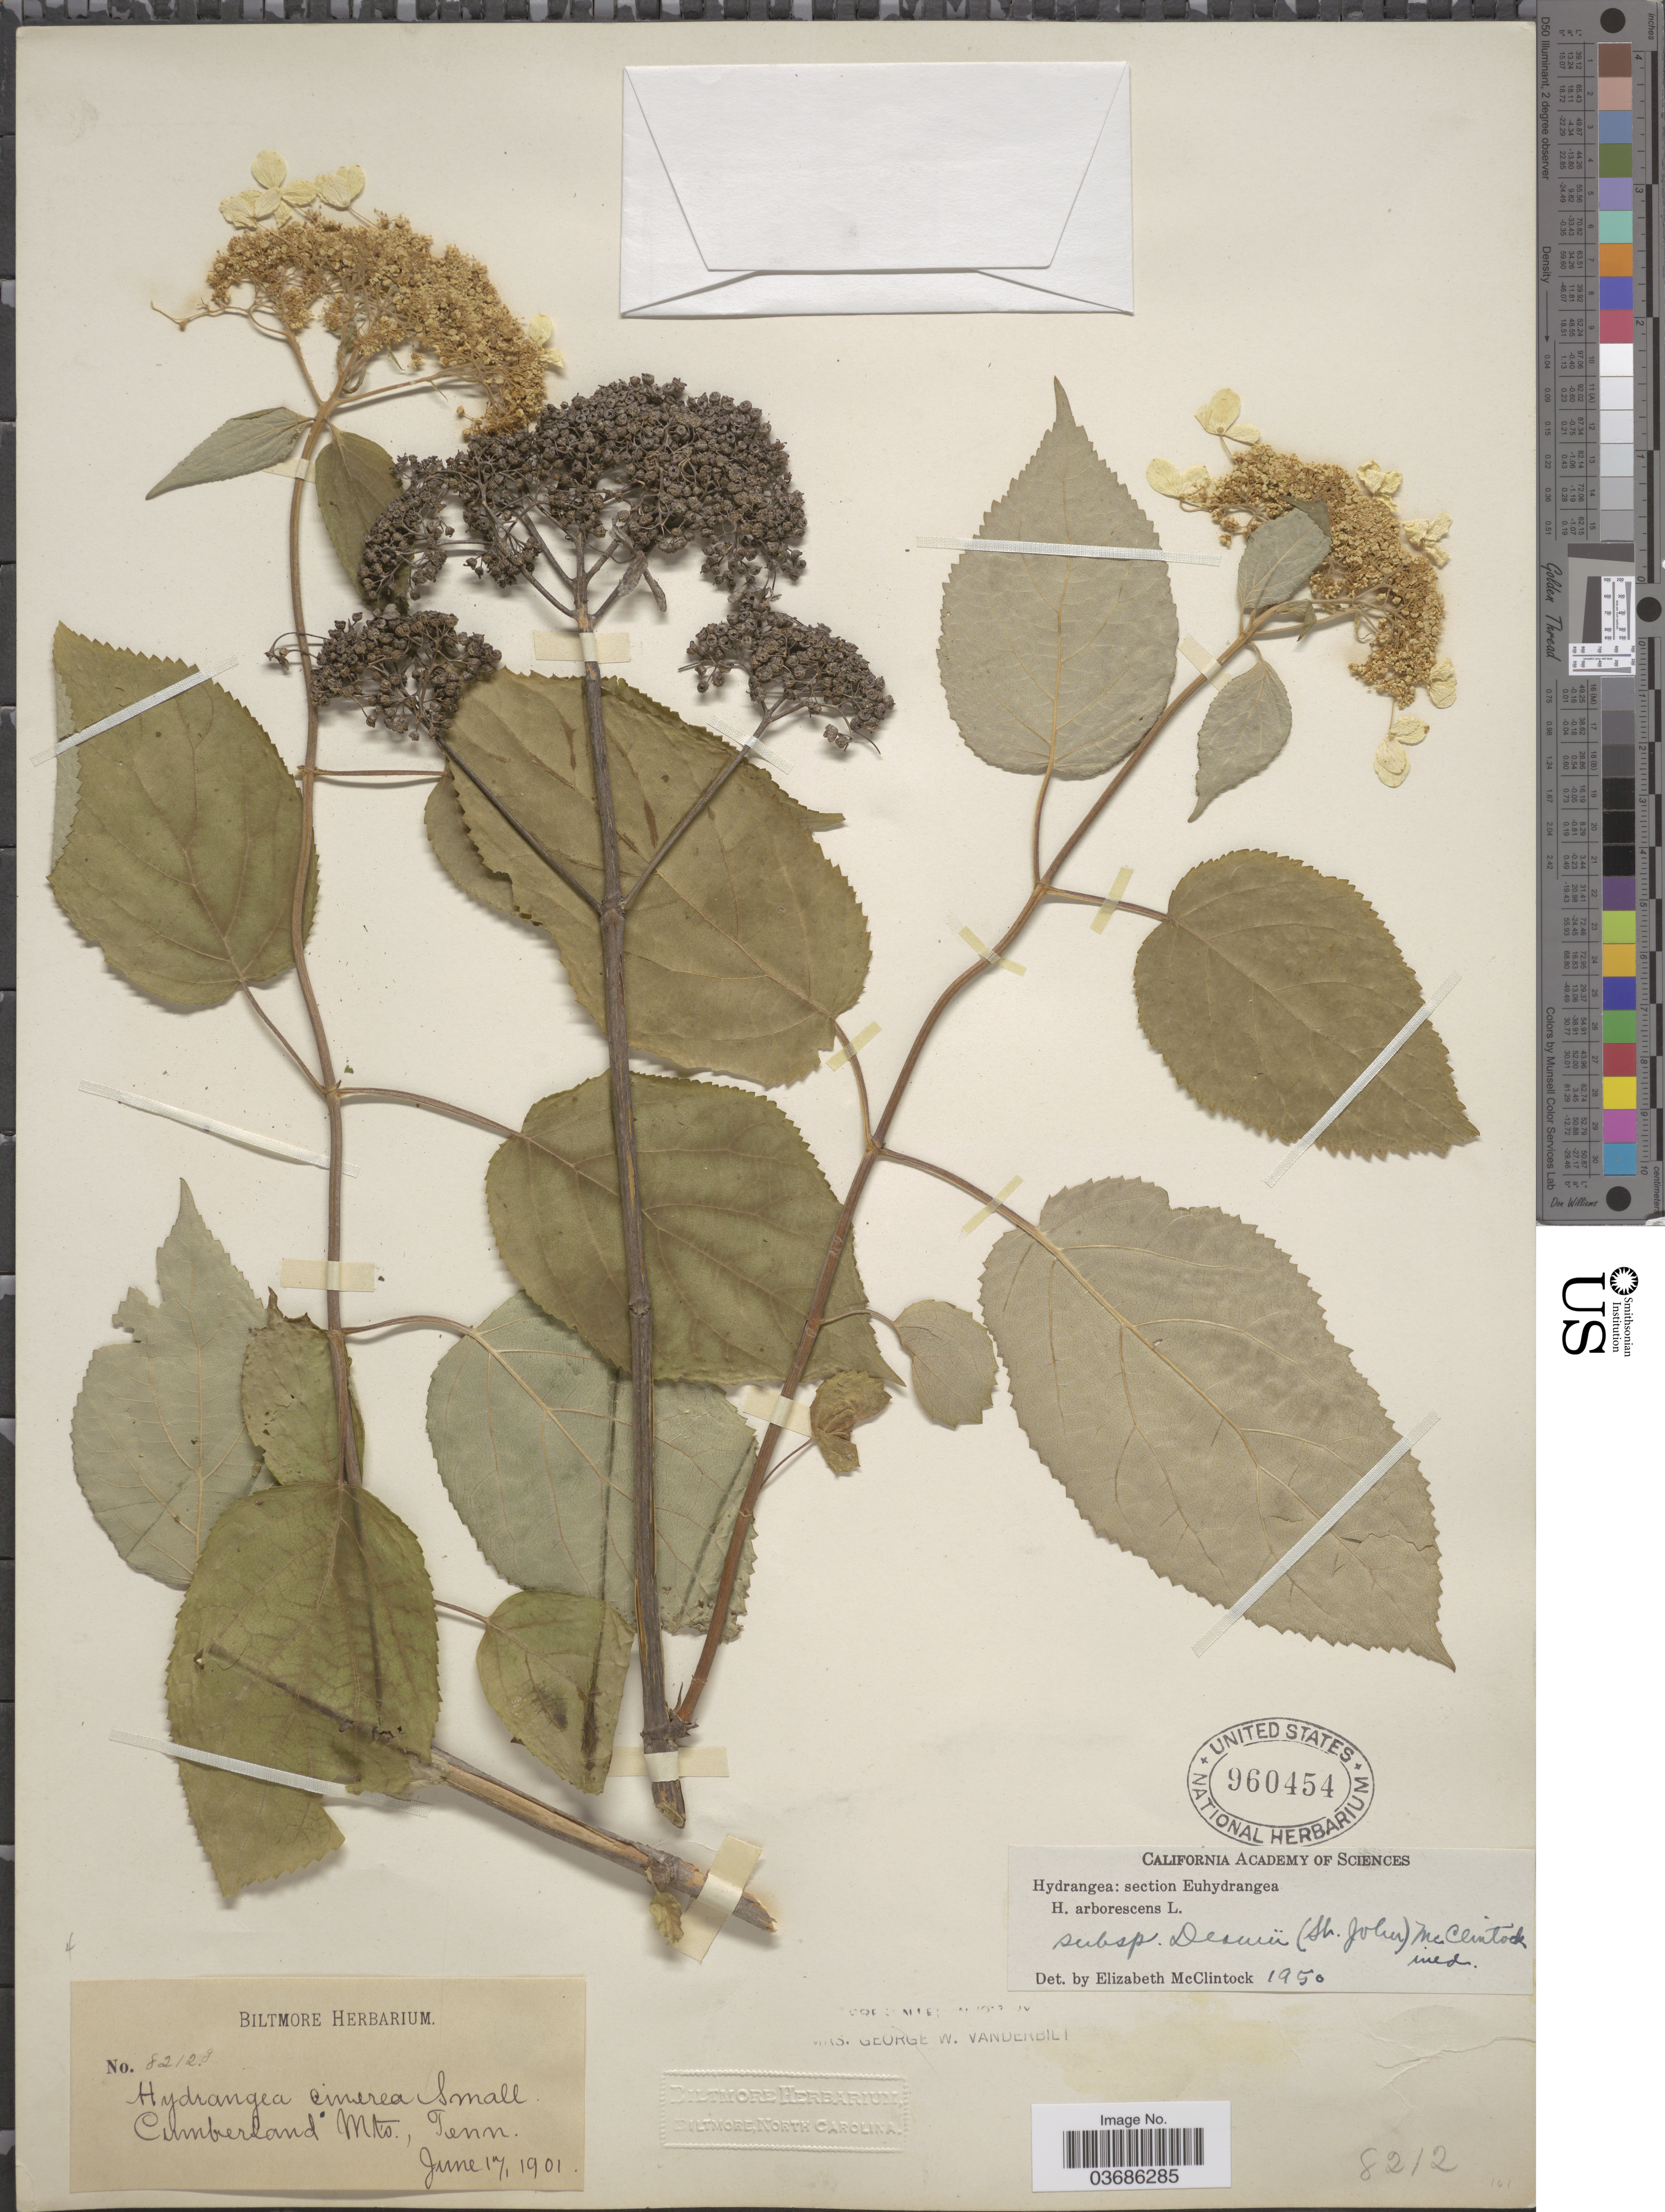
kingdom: Plantae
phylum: Tracheophyta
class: Magnoliopsida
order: Cornales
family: Hydrangeaceae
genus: Hydrangea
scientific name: Hydrangea arborescens var. deamii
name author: H. St. John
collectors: ex herb. Biltmore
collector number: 8212g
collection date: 1901-06-17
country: United States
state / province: Tennessee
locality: Cumberland Mts.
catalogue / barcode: US 960454